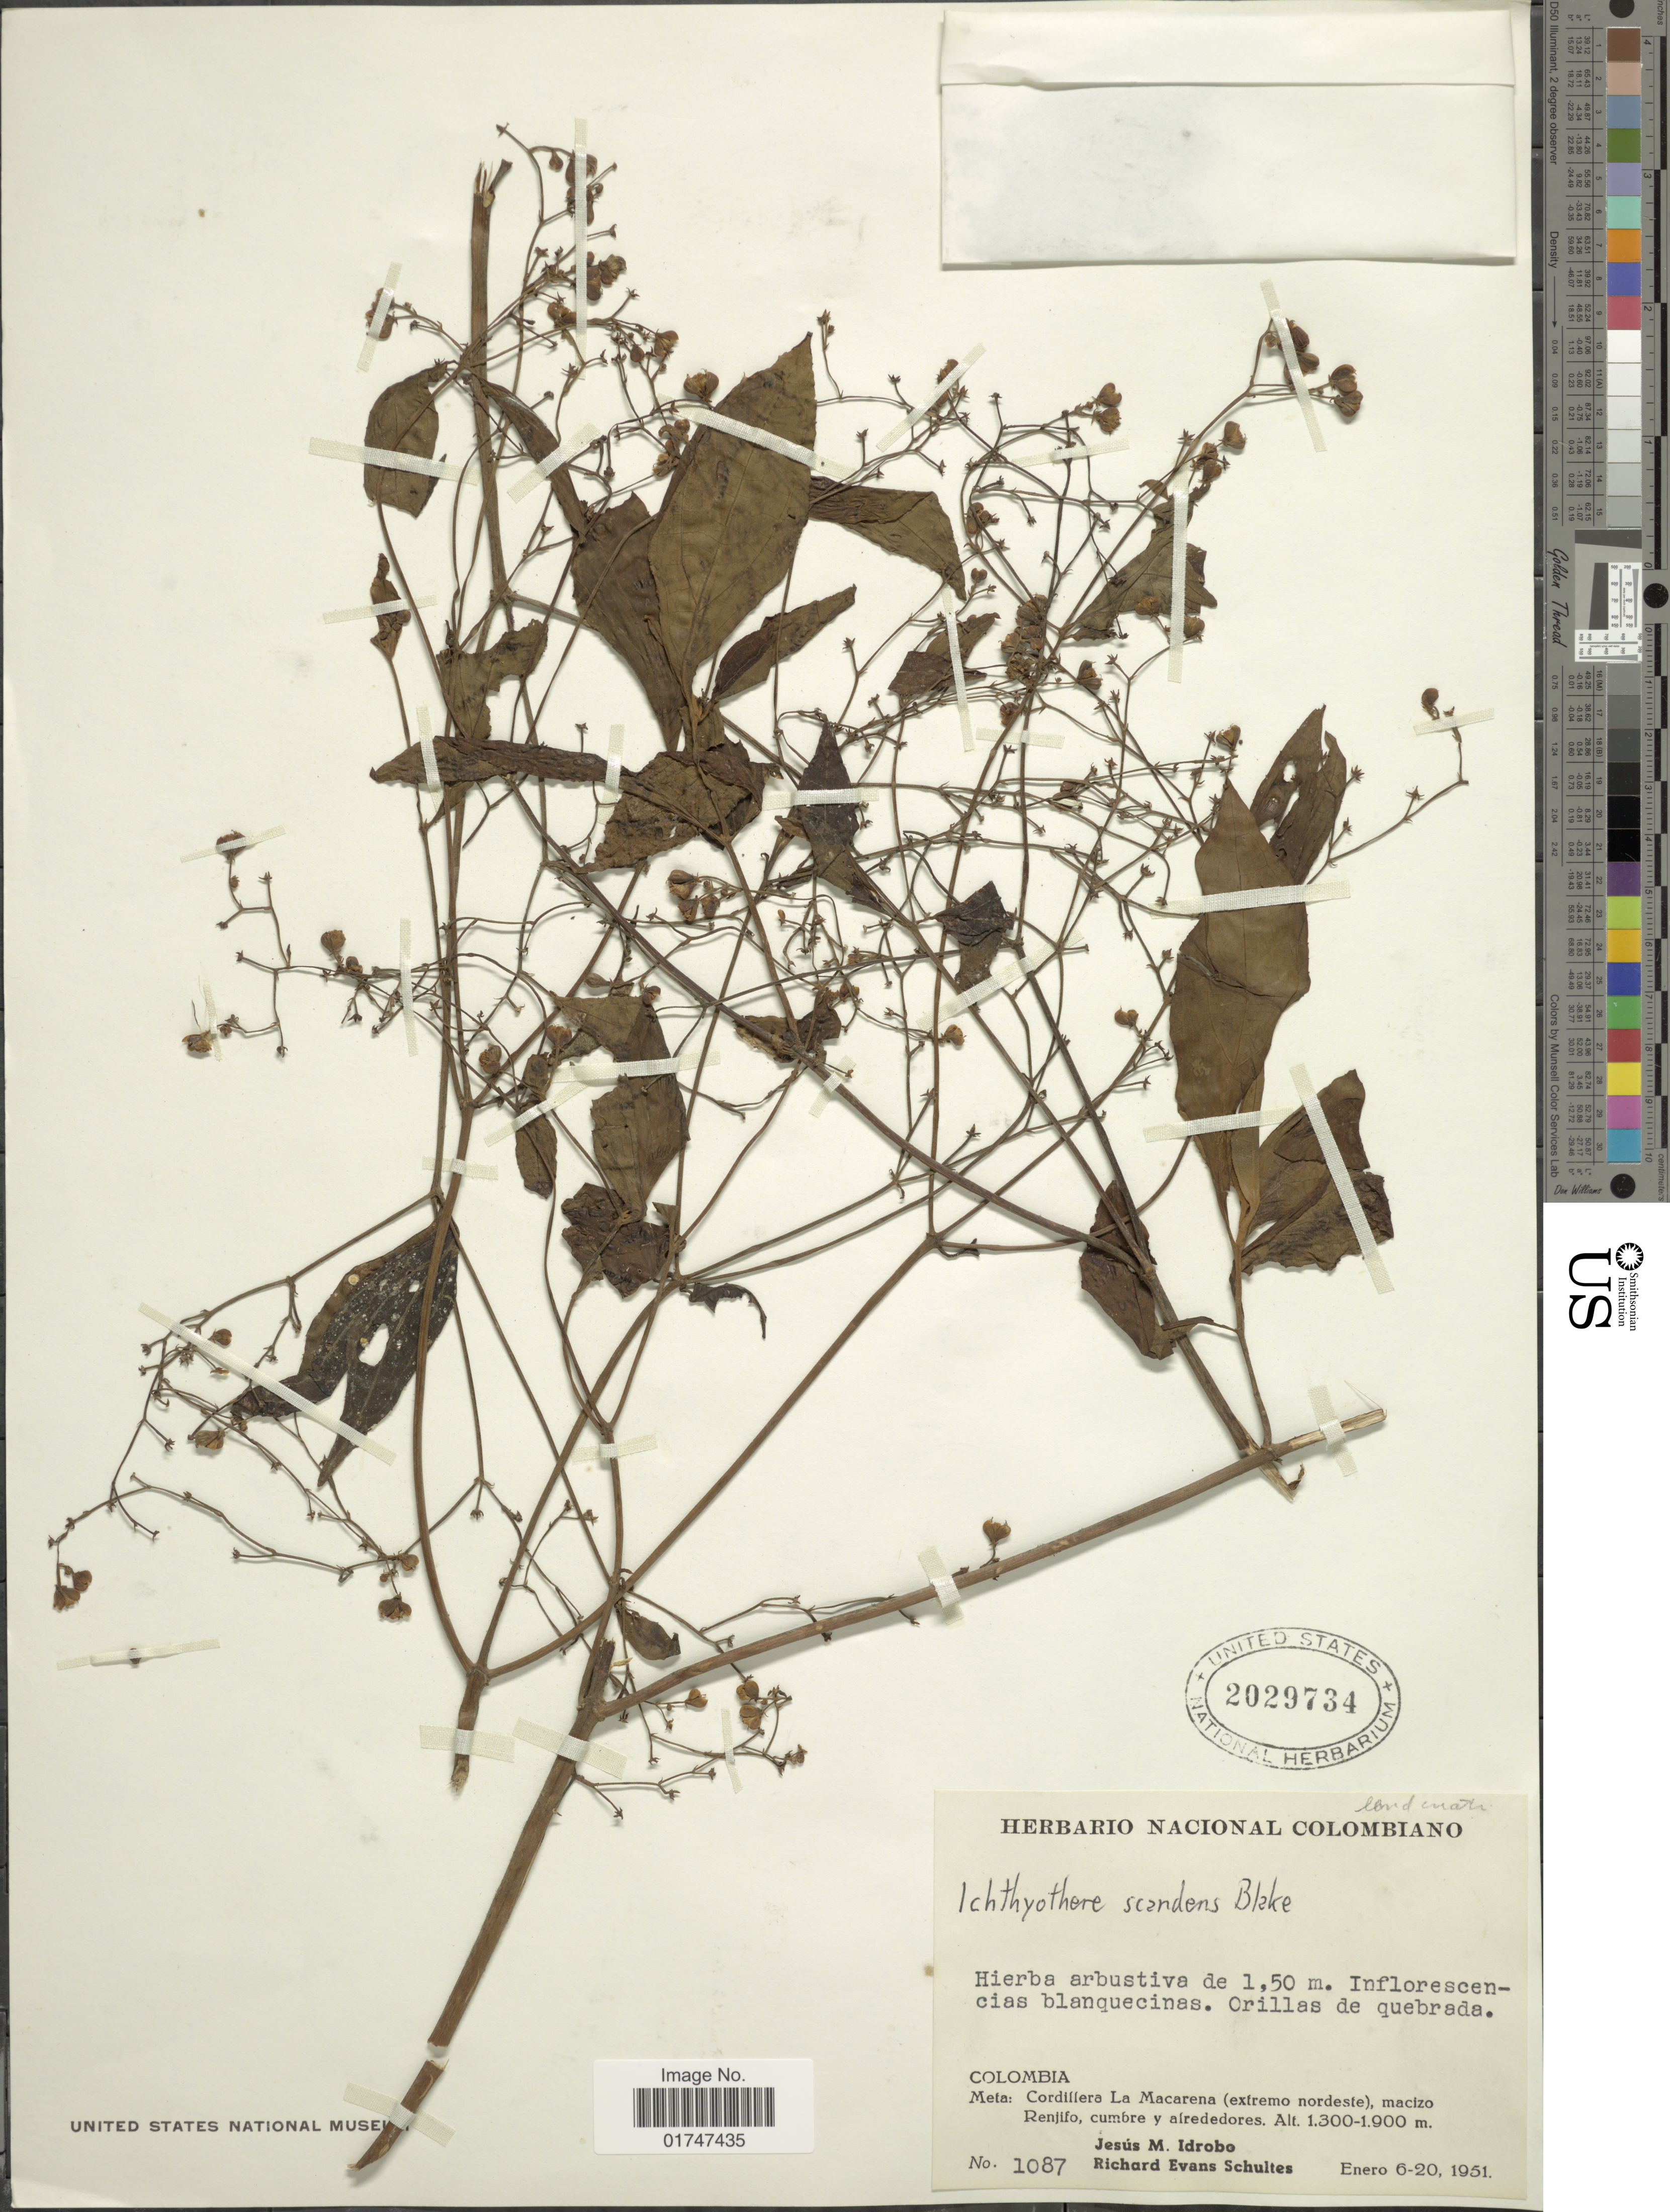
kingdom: Plantae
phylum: Tracheophyta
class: Magnoliopsida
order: Asterales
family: Asteraceae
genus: Ichthyothere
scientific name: Ichthyothere scandens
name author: S.F. Blake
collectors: J. M. Idrobo & R. E. Schultes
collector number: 1087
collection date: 1951-01-06/1951-01-20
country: Colombia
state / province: Meta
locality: Meta: Cordillera La Macarena (extremo nordeste), macizo Renjifo, cumbre y alrededores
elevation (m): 1300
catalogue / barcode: US 2029734